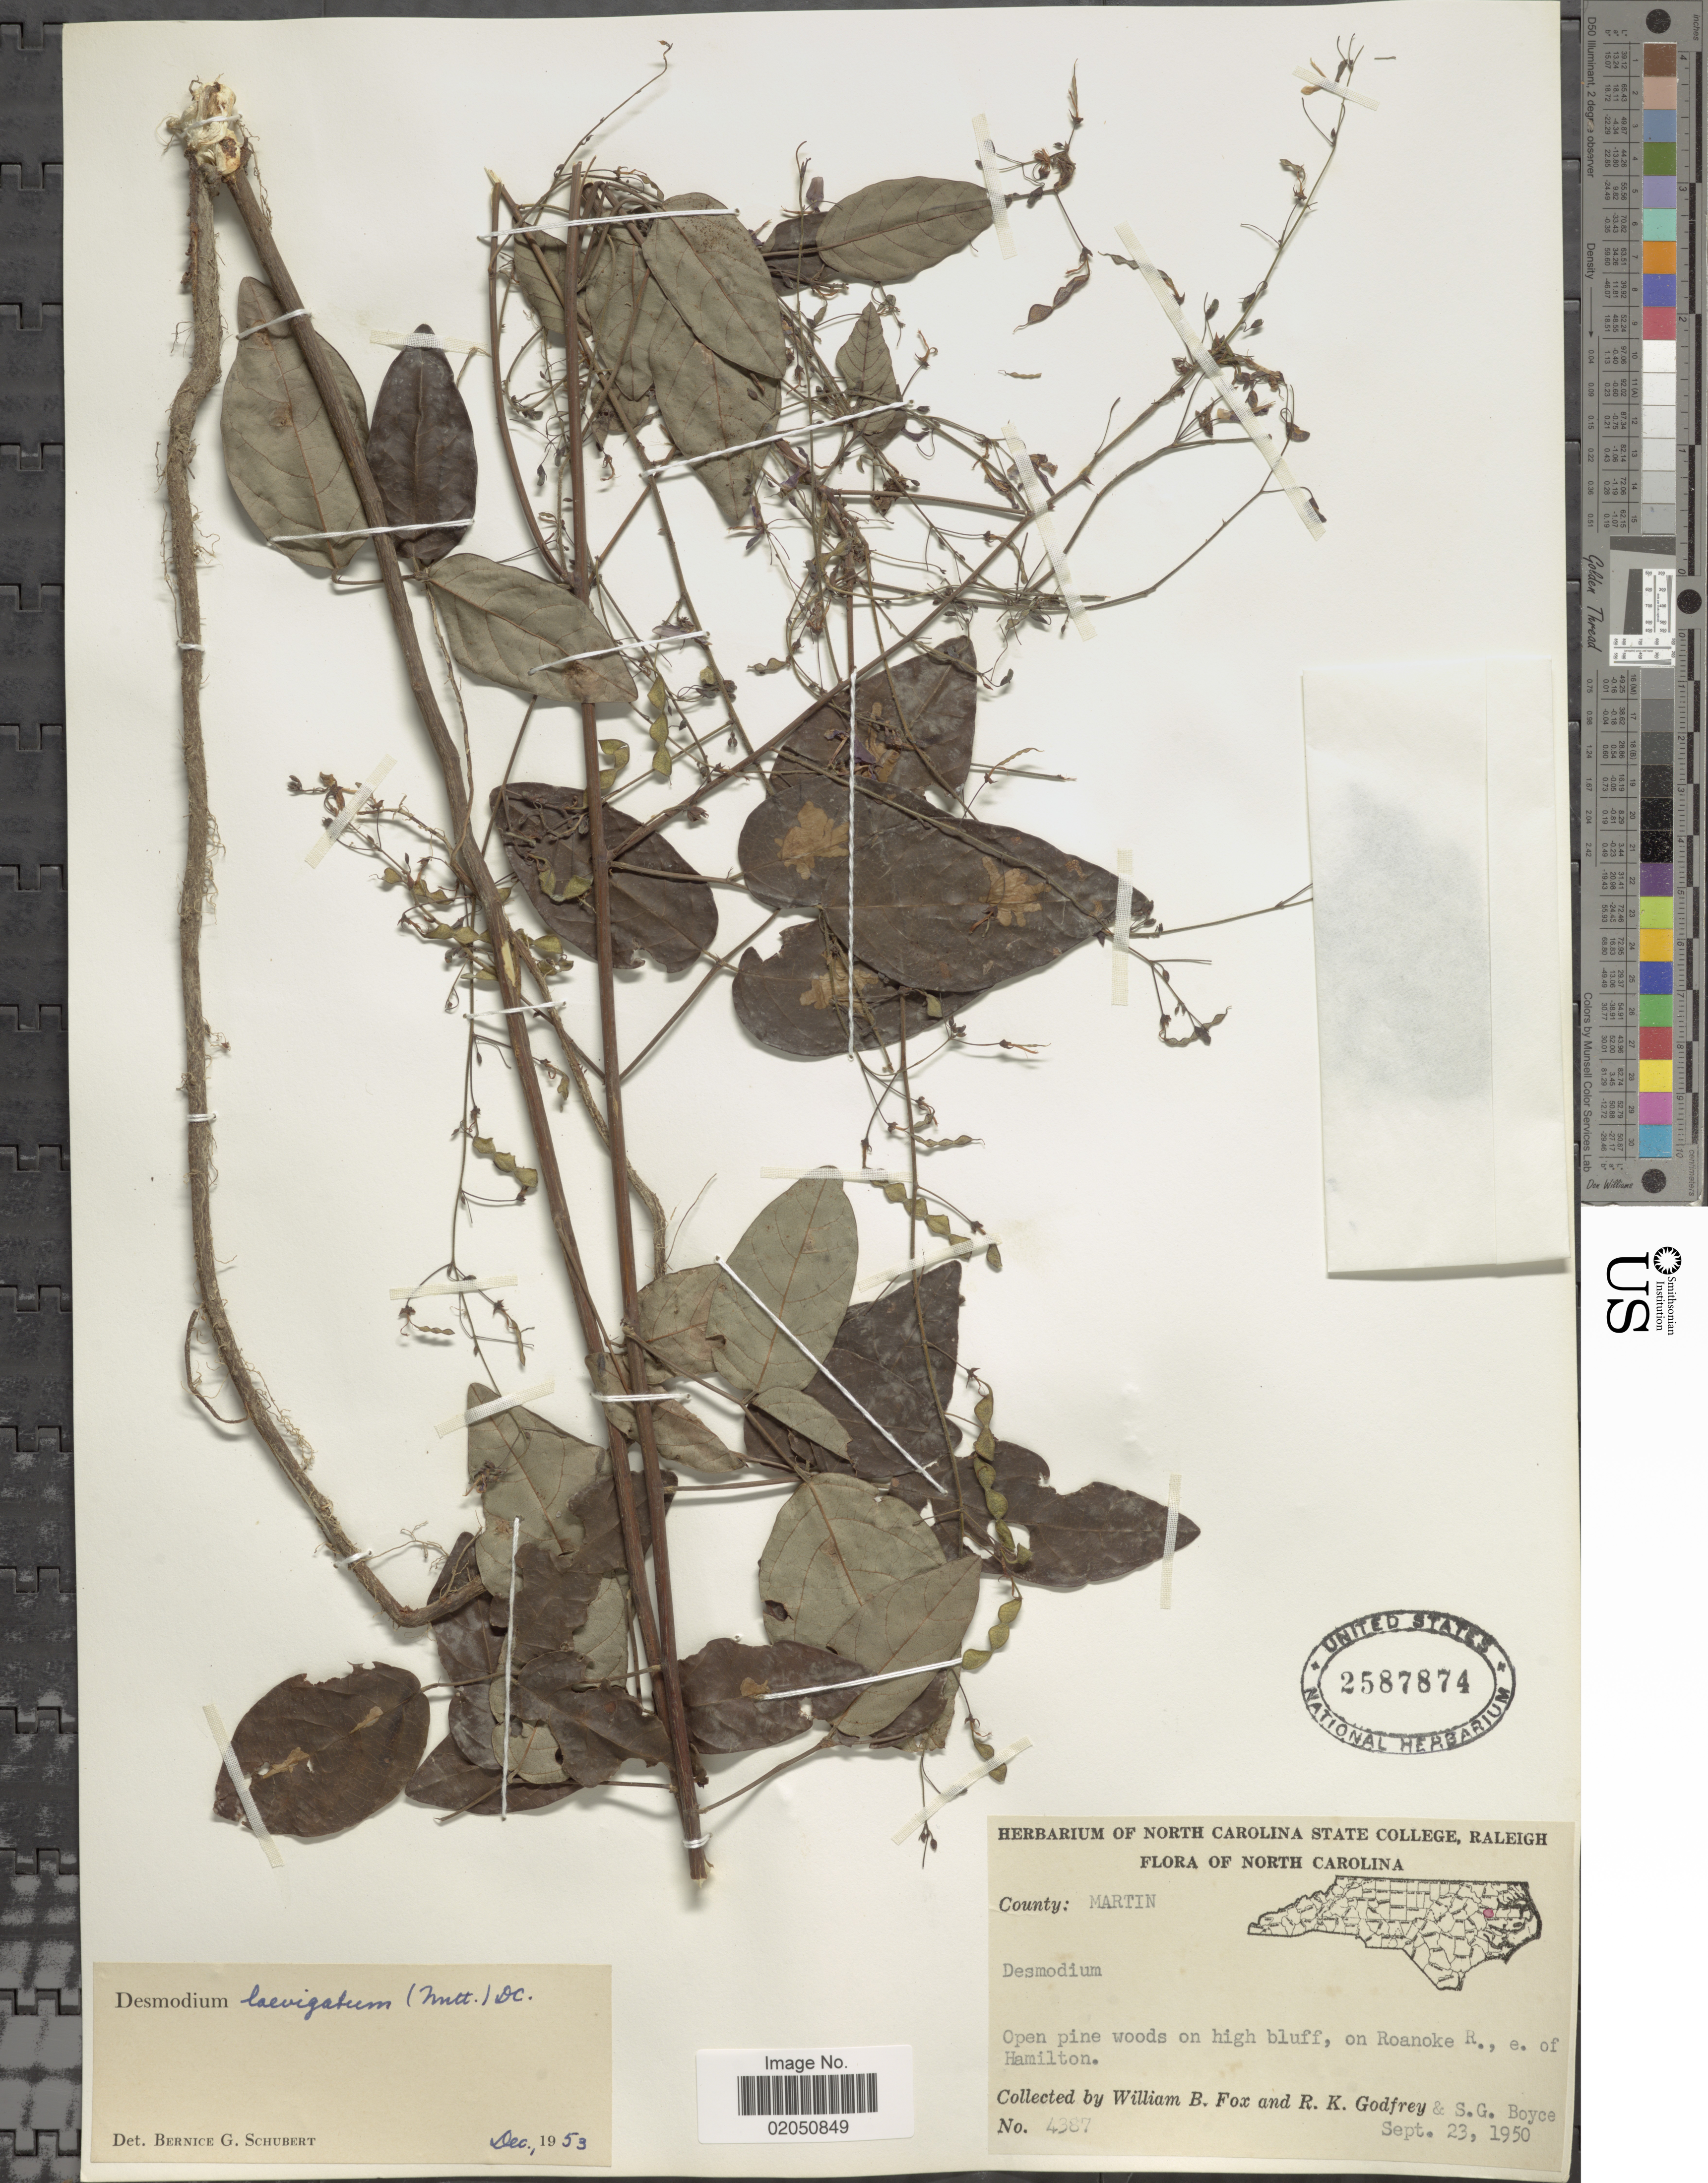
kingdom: Plantae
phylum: Tracheophyta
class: Magnoliopsida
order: Fabales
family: Fabaceae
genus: Desmodium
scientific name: Desmodium laevigatum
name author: (Nutt.) DC.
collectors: W. B. Fox, R. K. Godfrey & S. Boyce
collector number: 4387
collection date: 1950-09-23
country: United States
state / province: North Carolina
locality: County: Martin, Open pine woods on high bluff, on Roanoke R., e. of Hamilton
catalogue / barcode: US 2587874